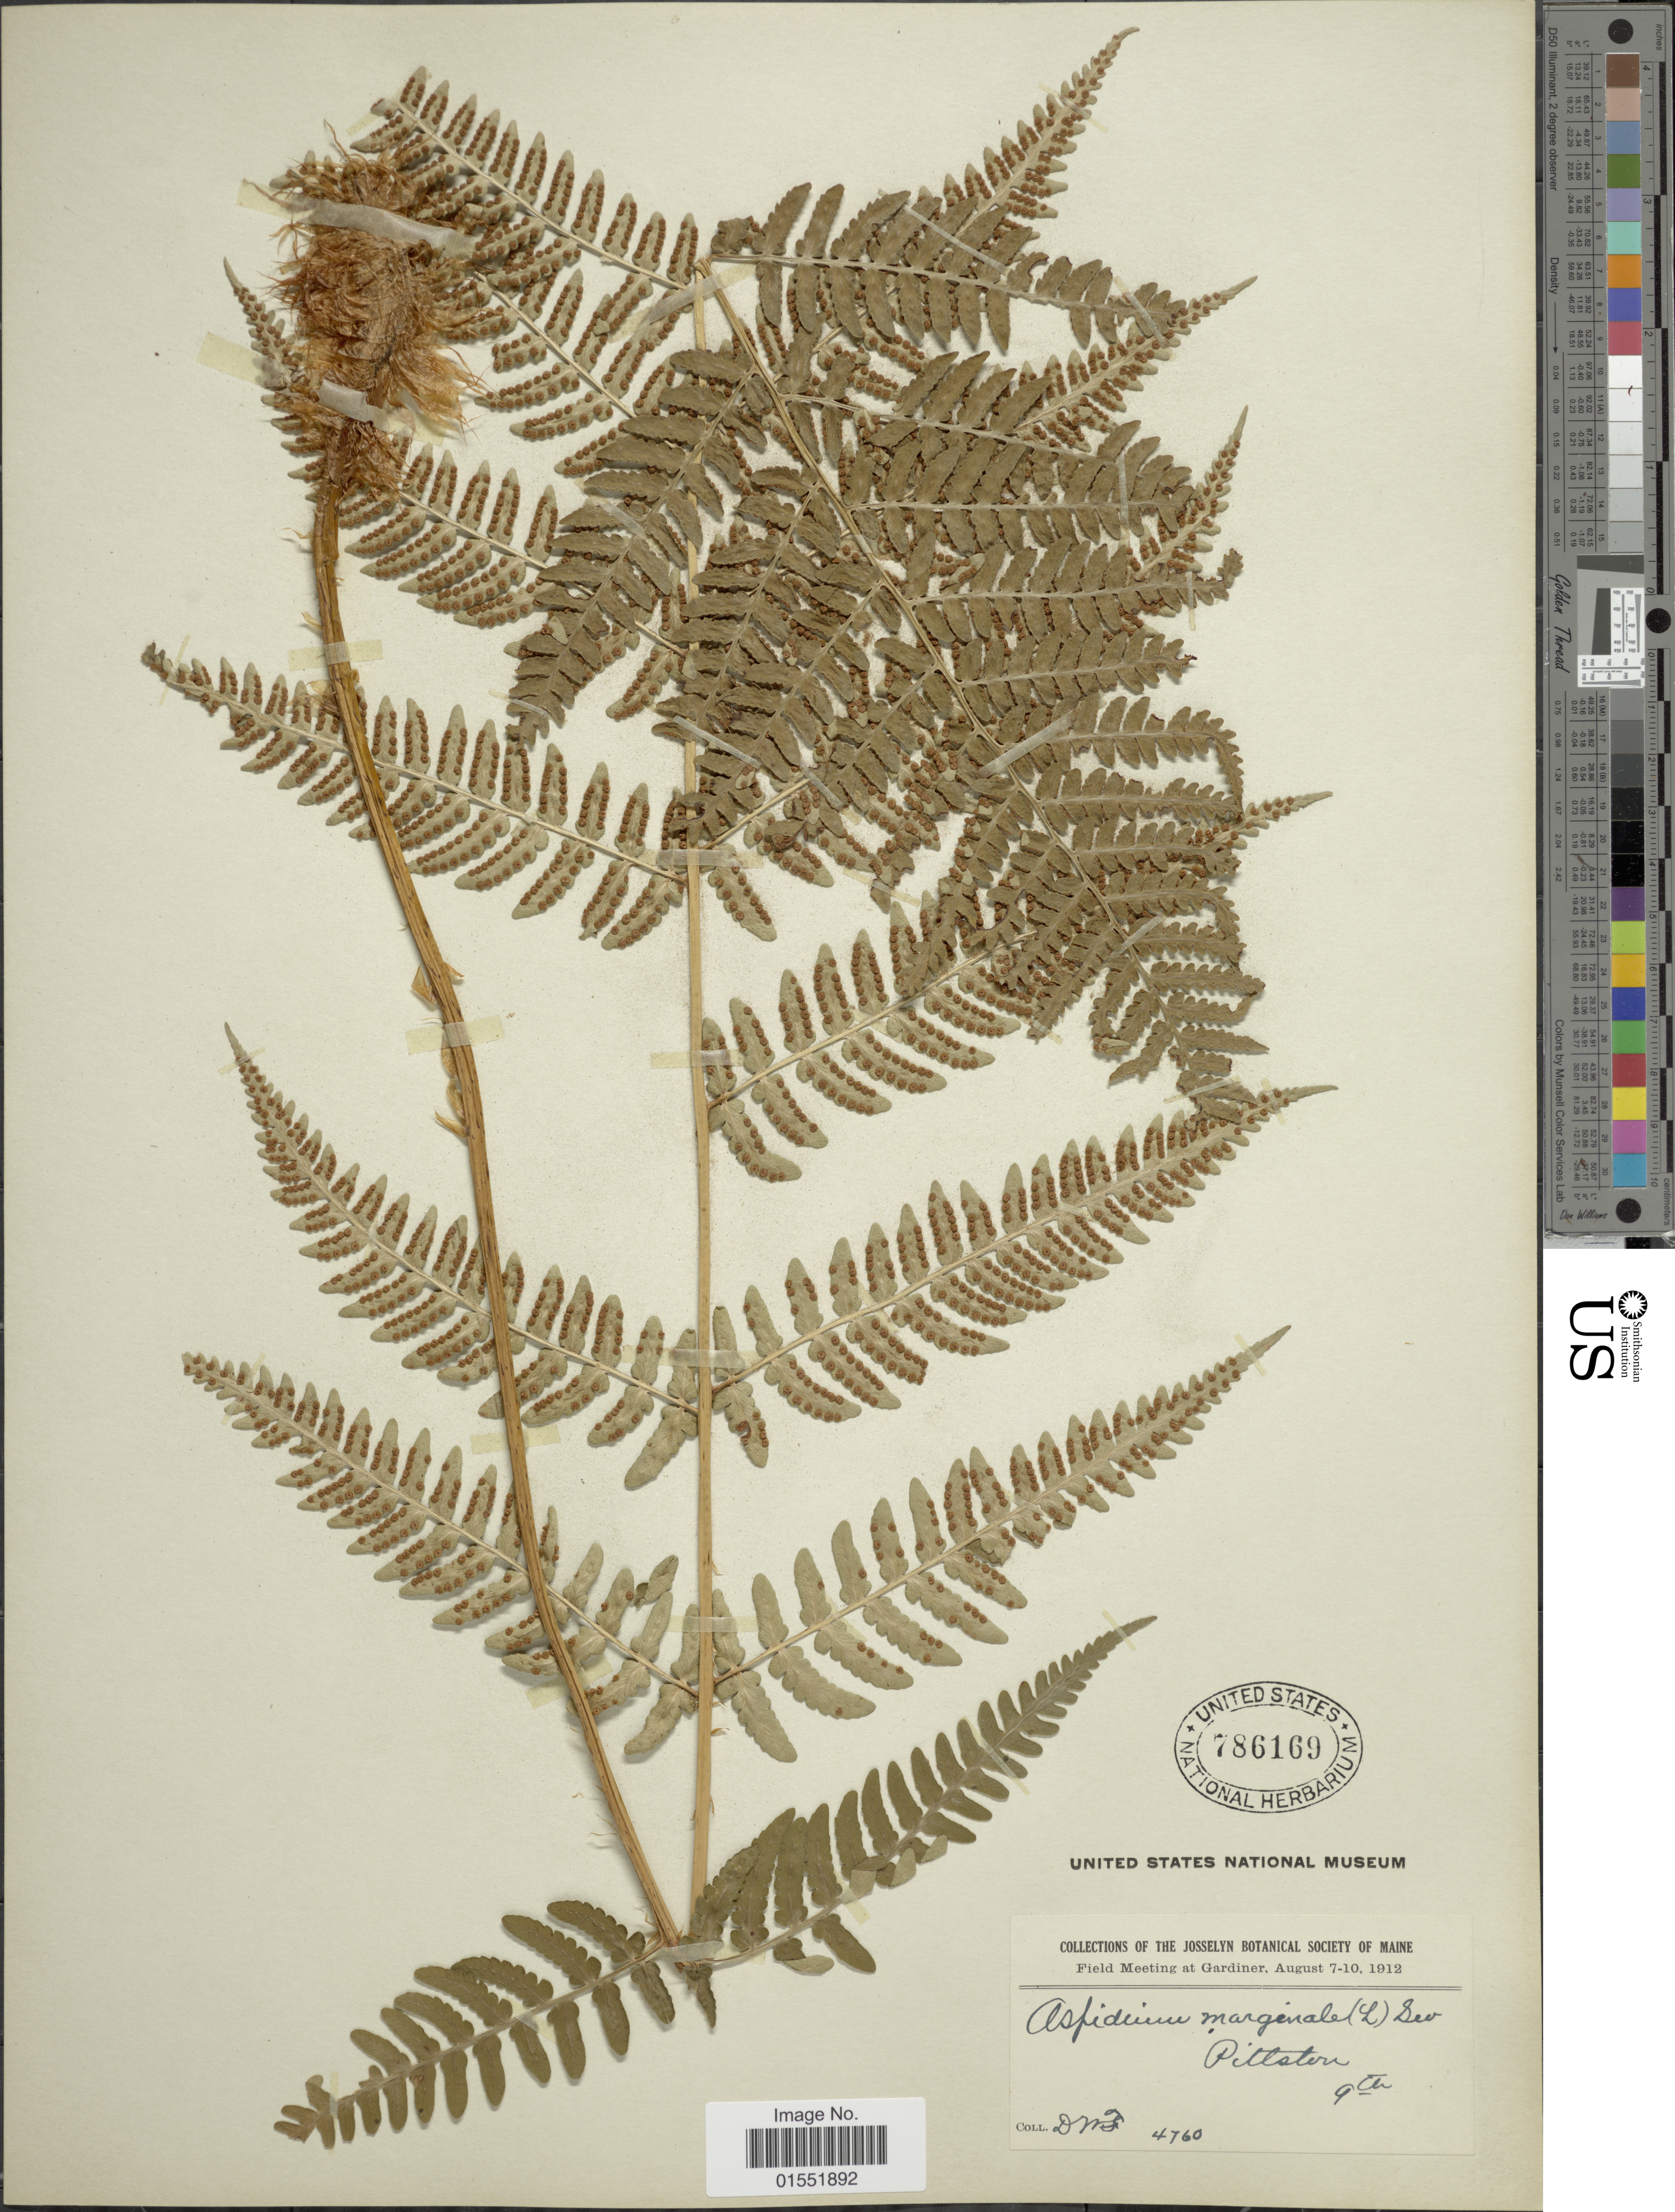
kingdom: Plantae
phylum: Tracheophyta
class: Polypodiopsida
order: Polypodiales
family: Dryopteridaceae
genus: Dryopteris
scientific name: Dryopteris marginalis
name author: (L.) A. Gray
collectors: D. W. T.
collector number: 4760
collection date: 1912-08-09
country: United States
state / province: Maine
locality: Pittston. Gardiner.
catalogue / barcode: US 786169